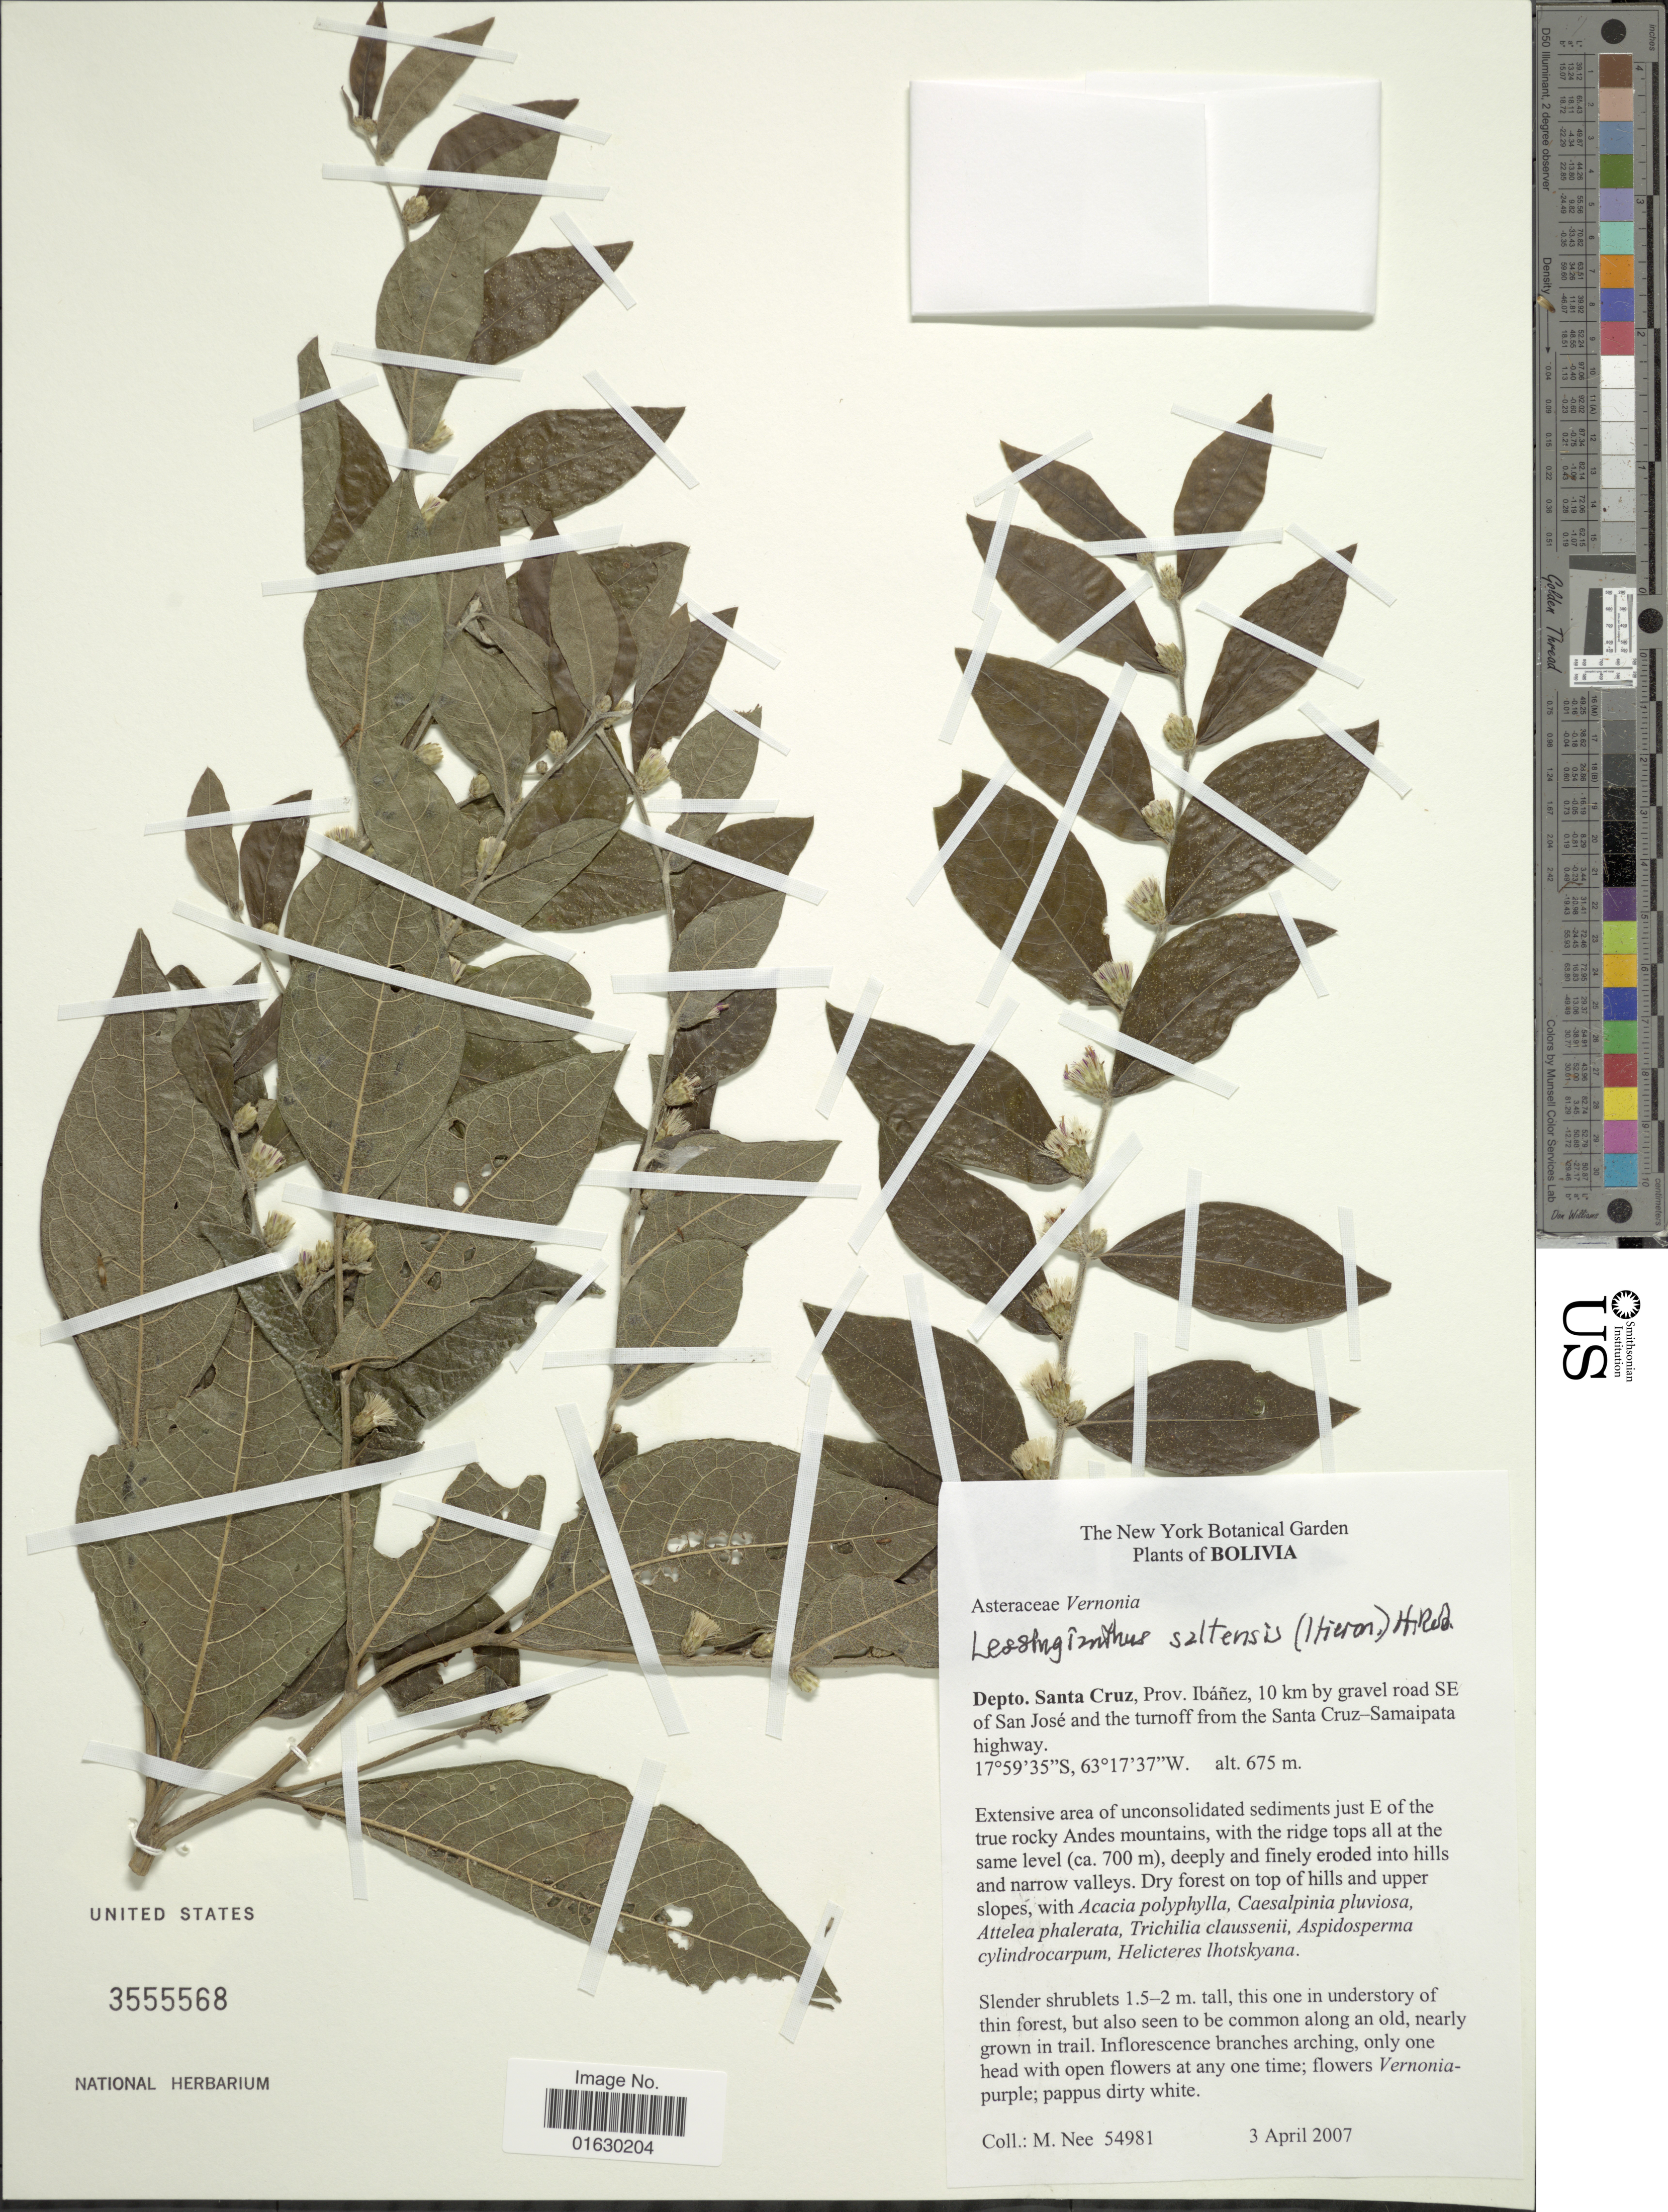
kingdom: Plantae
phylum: Tracheophyta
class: Magnoliopsida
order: Asterales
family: Asteraceae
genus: Lessingianthus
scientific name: Lessingianthus saltensis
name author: (Hieron.) H. Rob.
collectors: M. Nee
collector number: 54981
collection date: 2007-04-03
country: Bolivia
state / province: Santa Cruz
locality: Depto. Santa Cruz, Prov. Ibanez, 10 km by gravel road SE of San Jose and the turnoff from the Santa Cruz-Samaipata highway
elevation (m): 675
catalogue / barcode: US 3555568